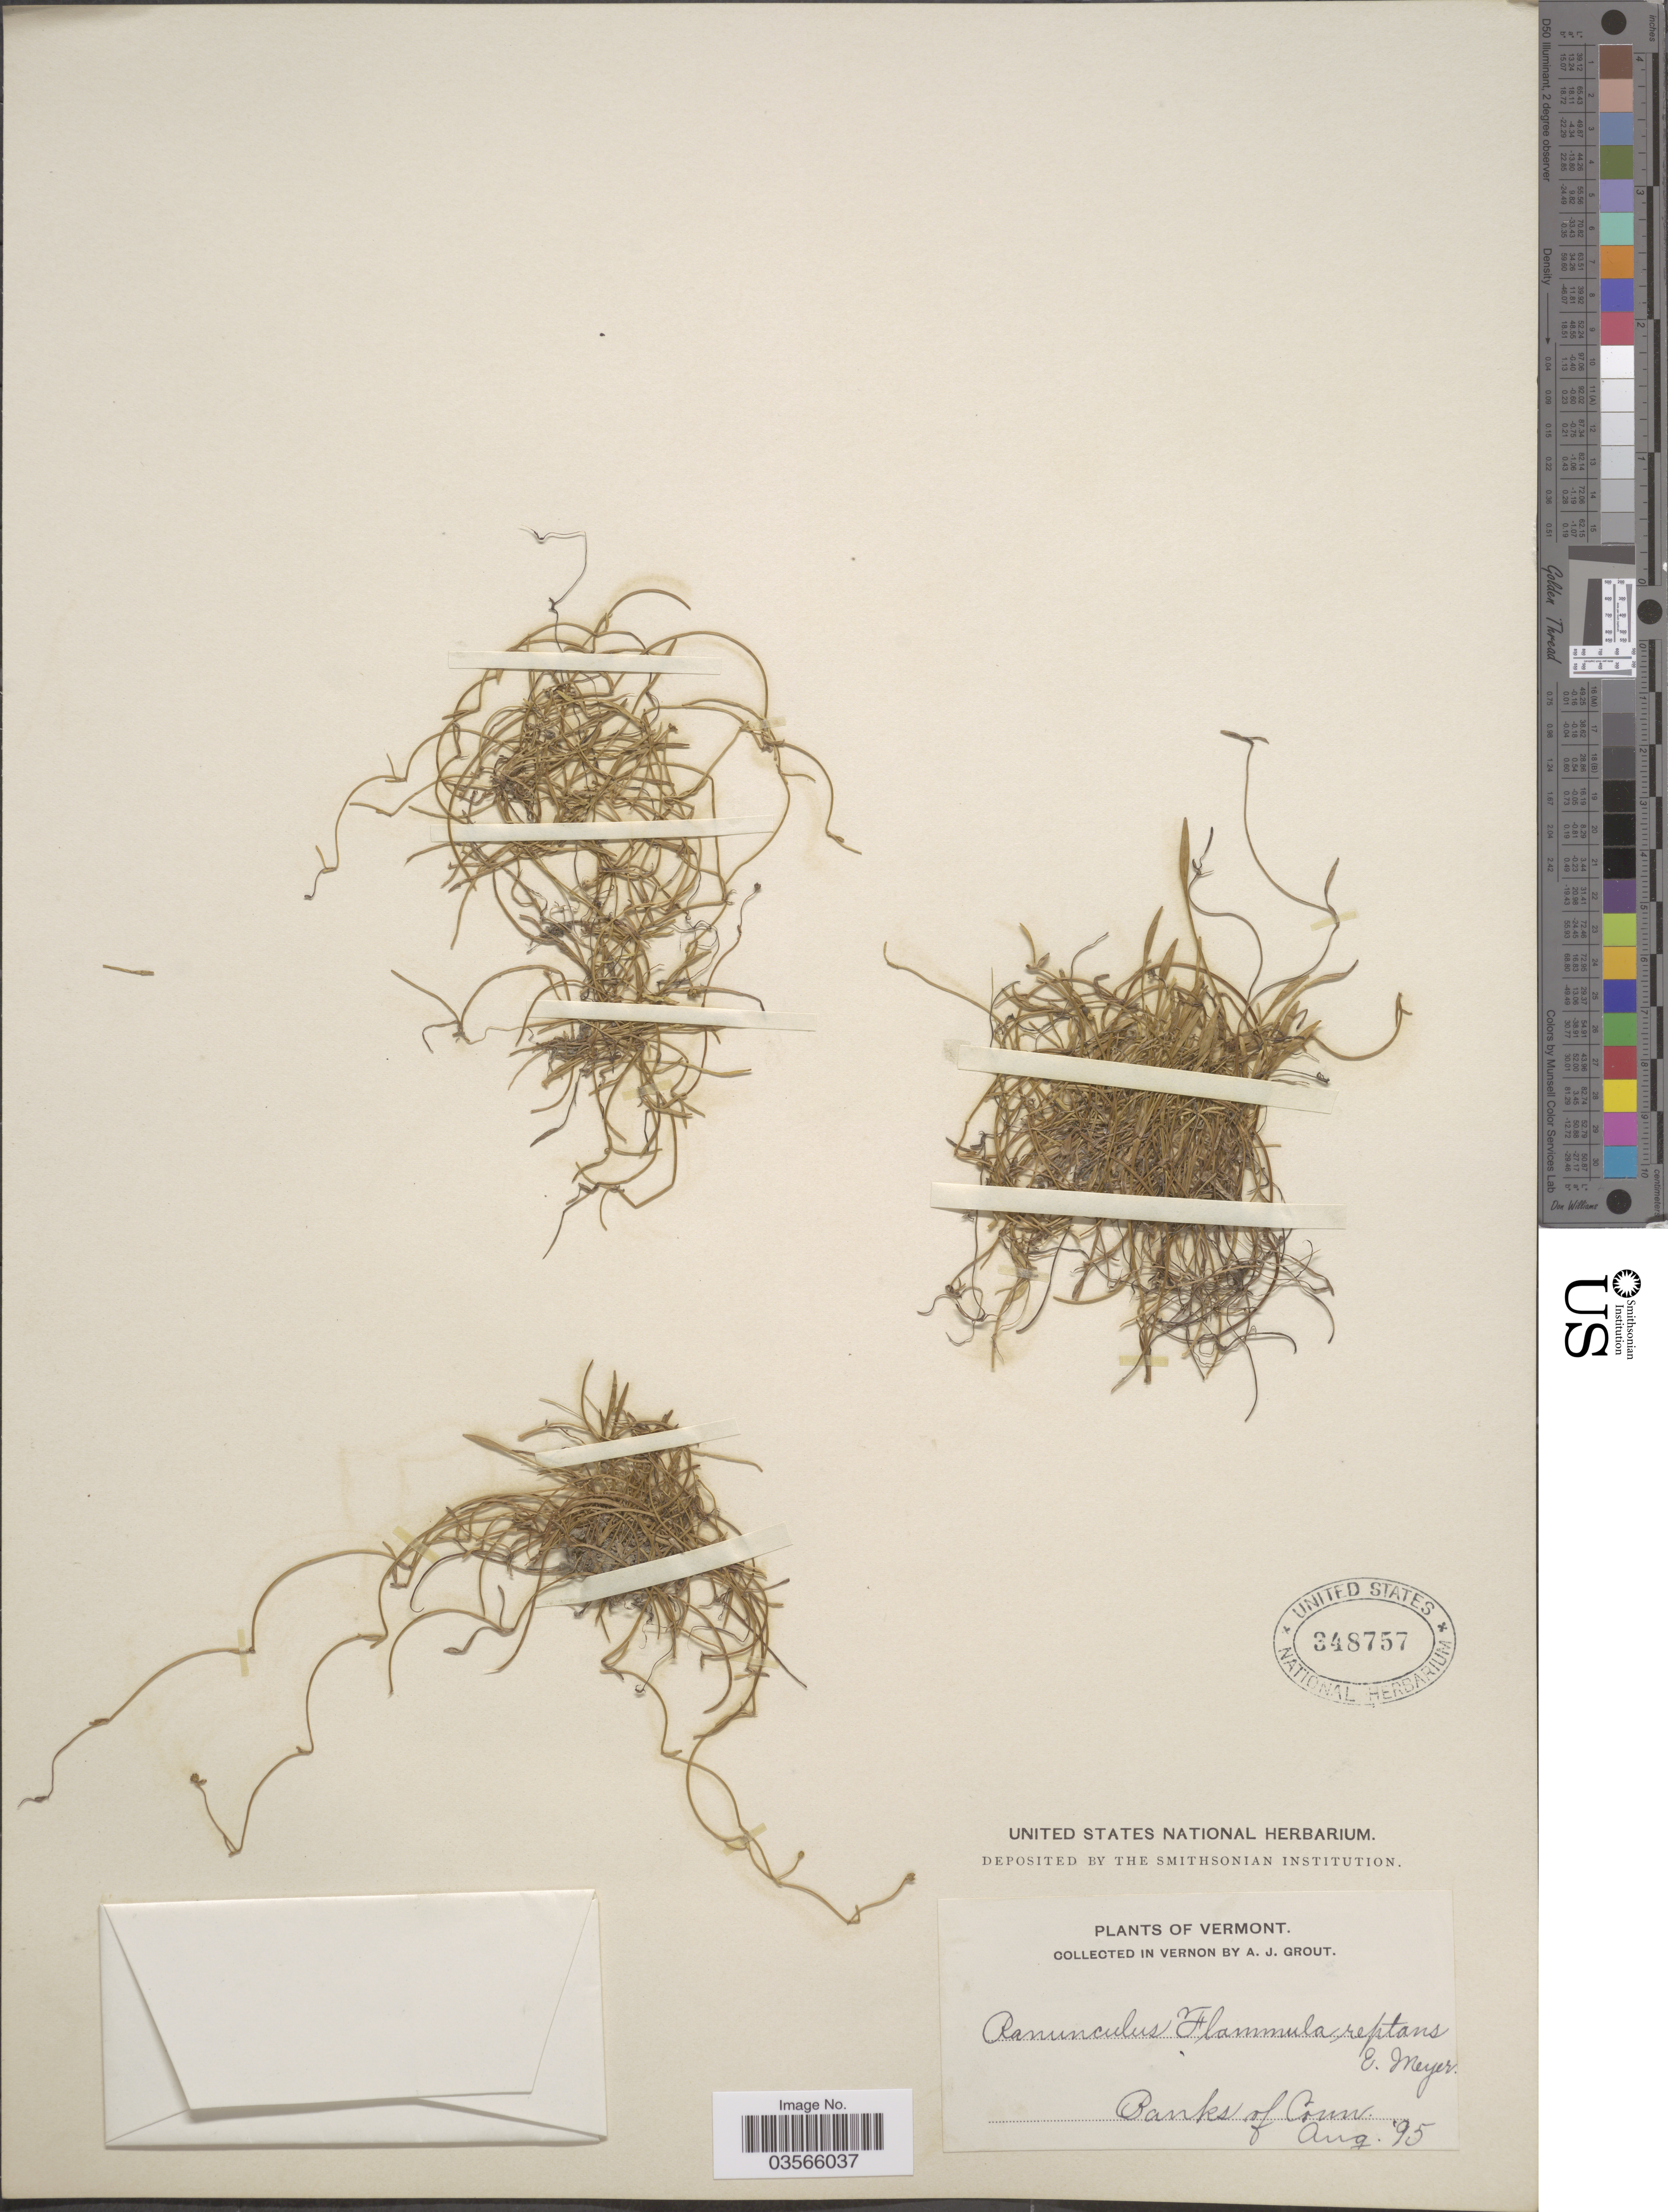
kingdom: Plantae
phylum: Tracheophyta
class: Magnoliopsida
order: Ranunculales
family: Ranunculaceae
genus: Ranunculus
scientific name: Ranunculus flammula var. filiformis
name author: (Michx.) Hook.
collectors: A. J. Grout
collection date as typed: Transcribed d/m/y: /8/95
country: United States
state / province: Vermont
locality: Vernon. Banks of Conn.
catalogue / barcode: US 348757